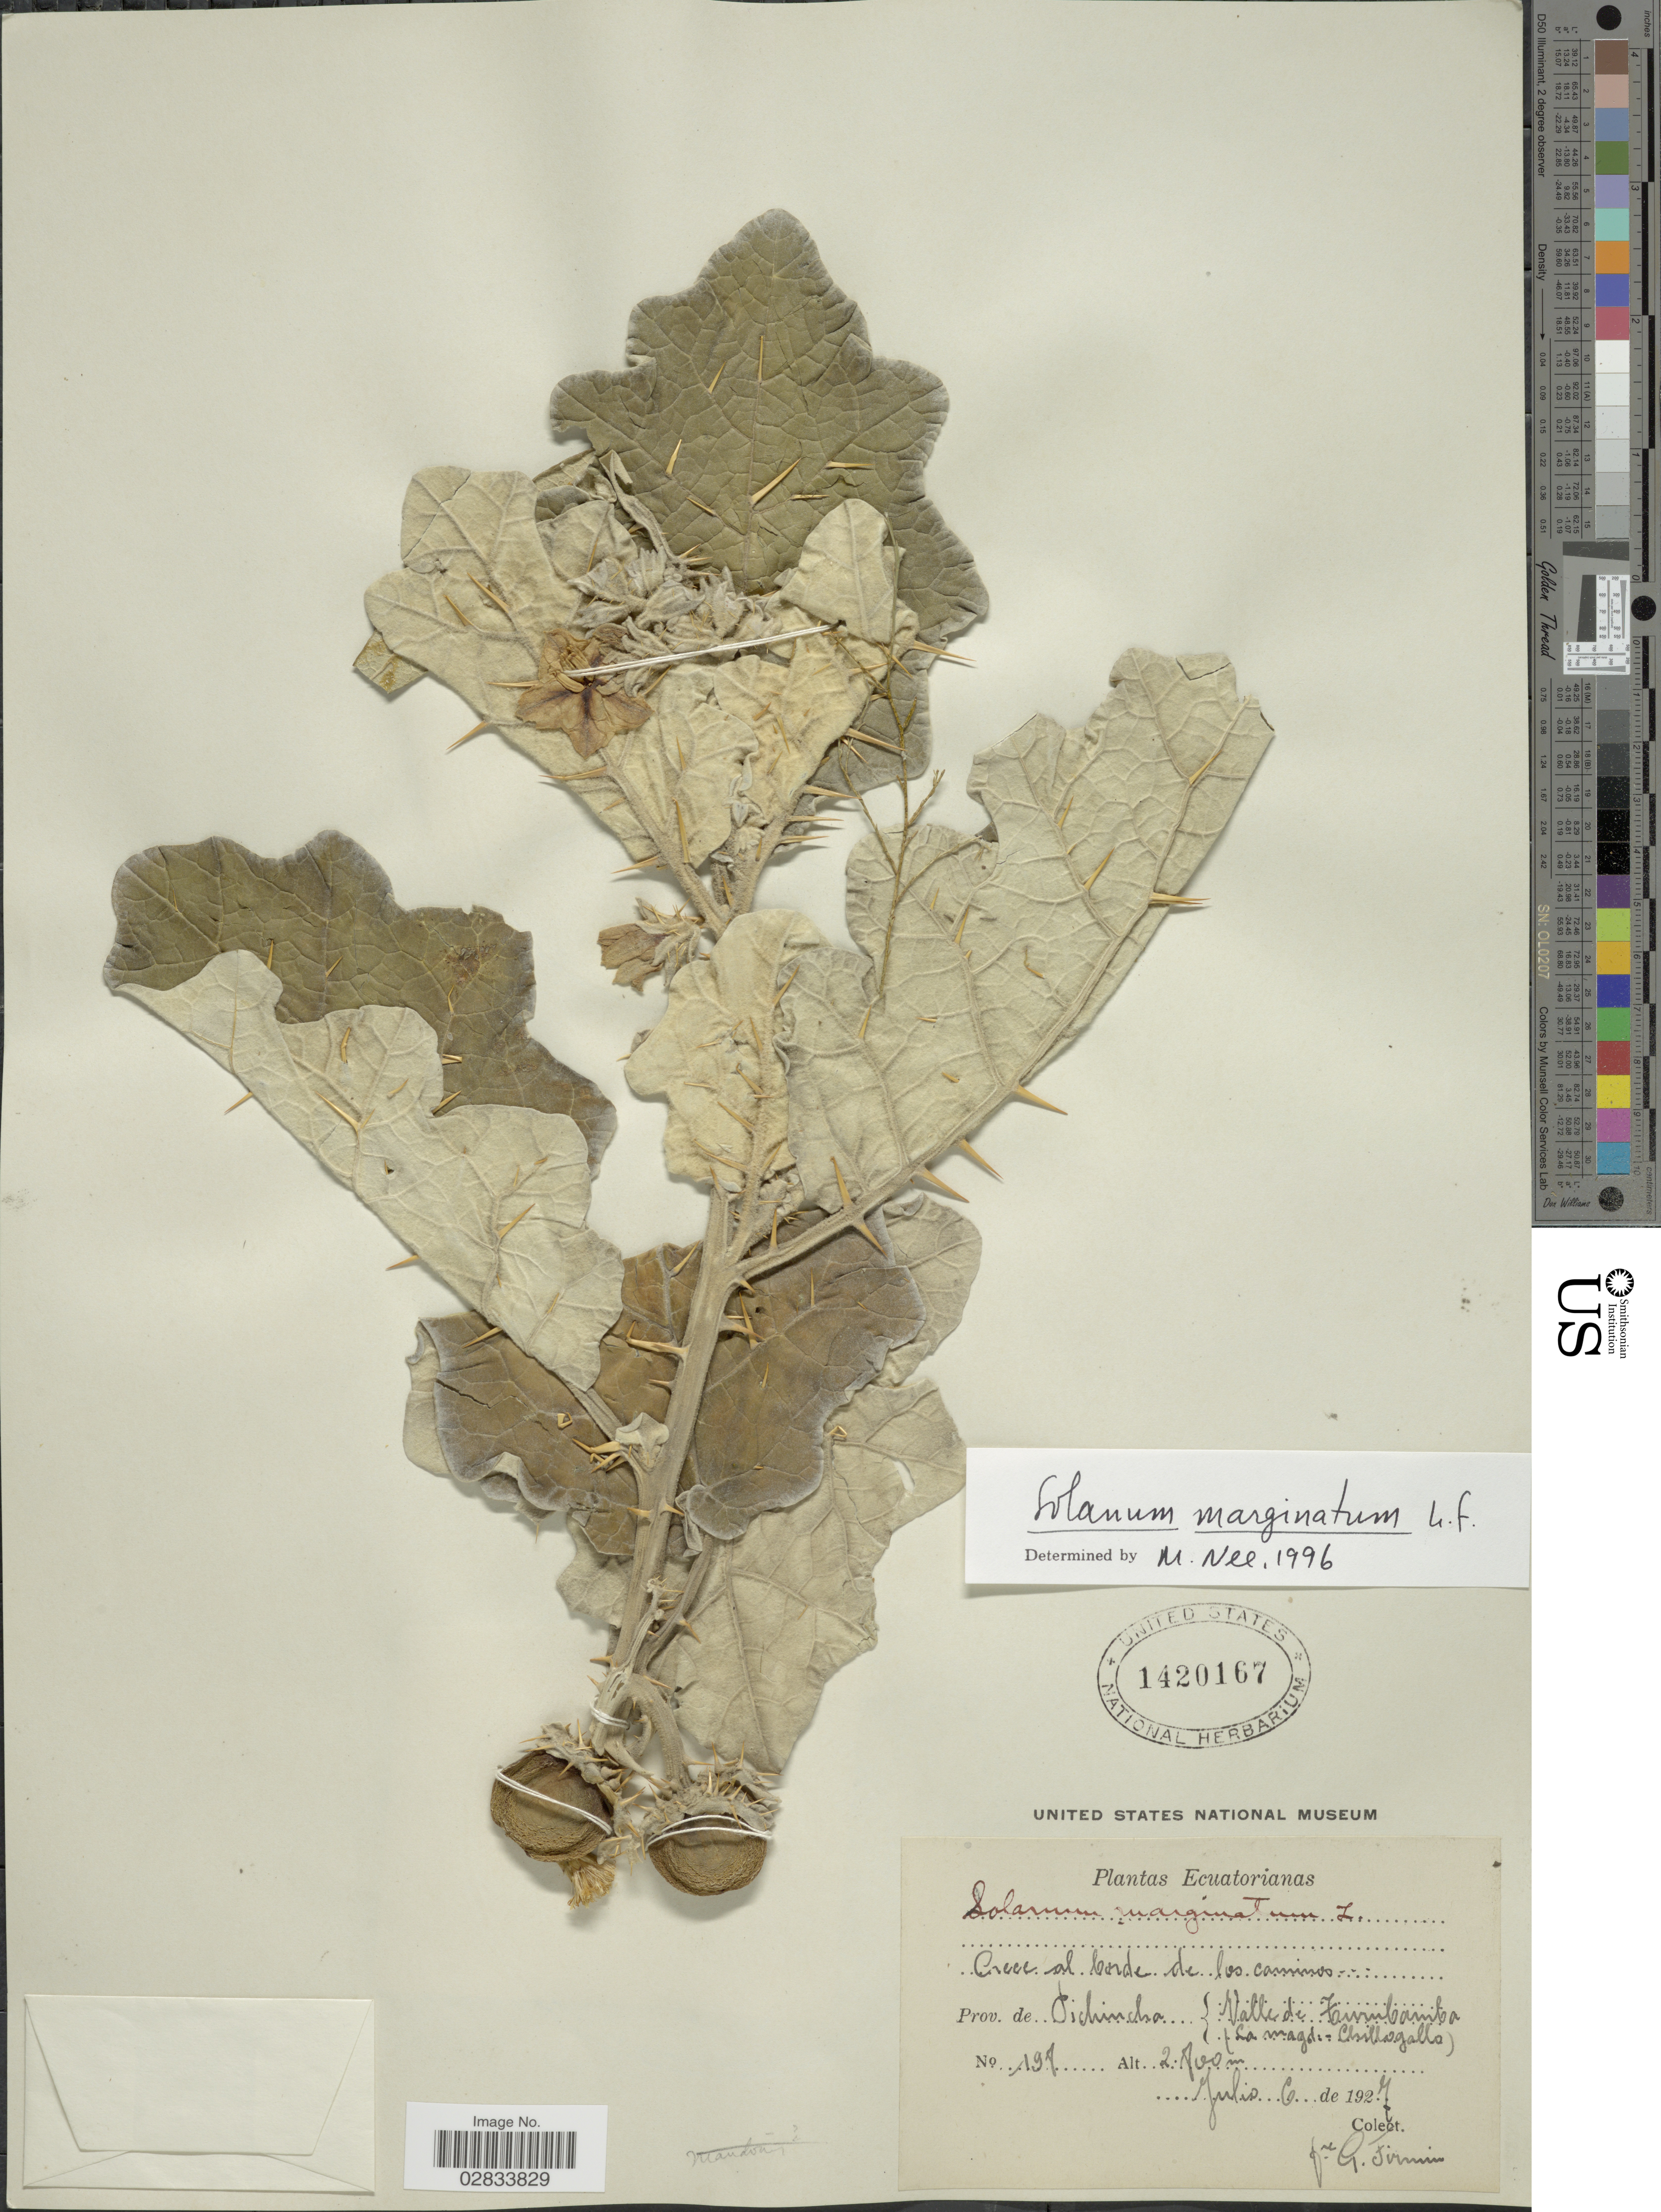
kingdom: Plantae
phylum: Tracheophyta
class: Magnoliopsida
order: Solanales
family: Solanaceae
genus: Solanum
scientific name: Solanum marginatum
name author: L. f.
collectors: F. Firmin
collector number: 197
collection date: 1927-07-06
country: Ecuador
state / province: Pichincha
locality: Pichincha, Valle de Turubamba (La Magd. - Chillogallo).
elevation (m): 2800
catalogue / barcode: US 1420167